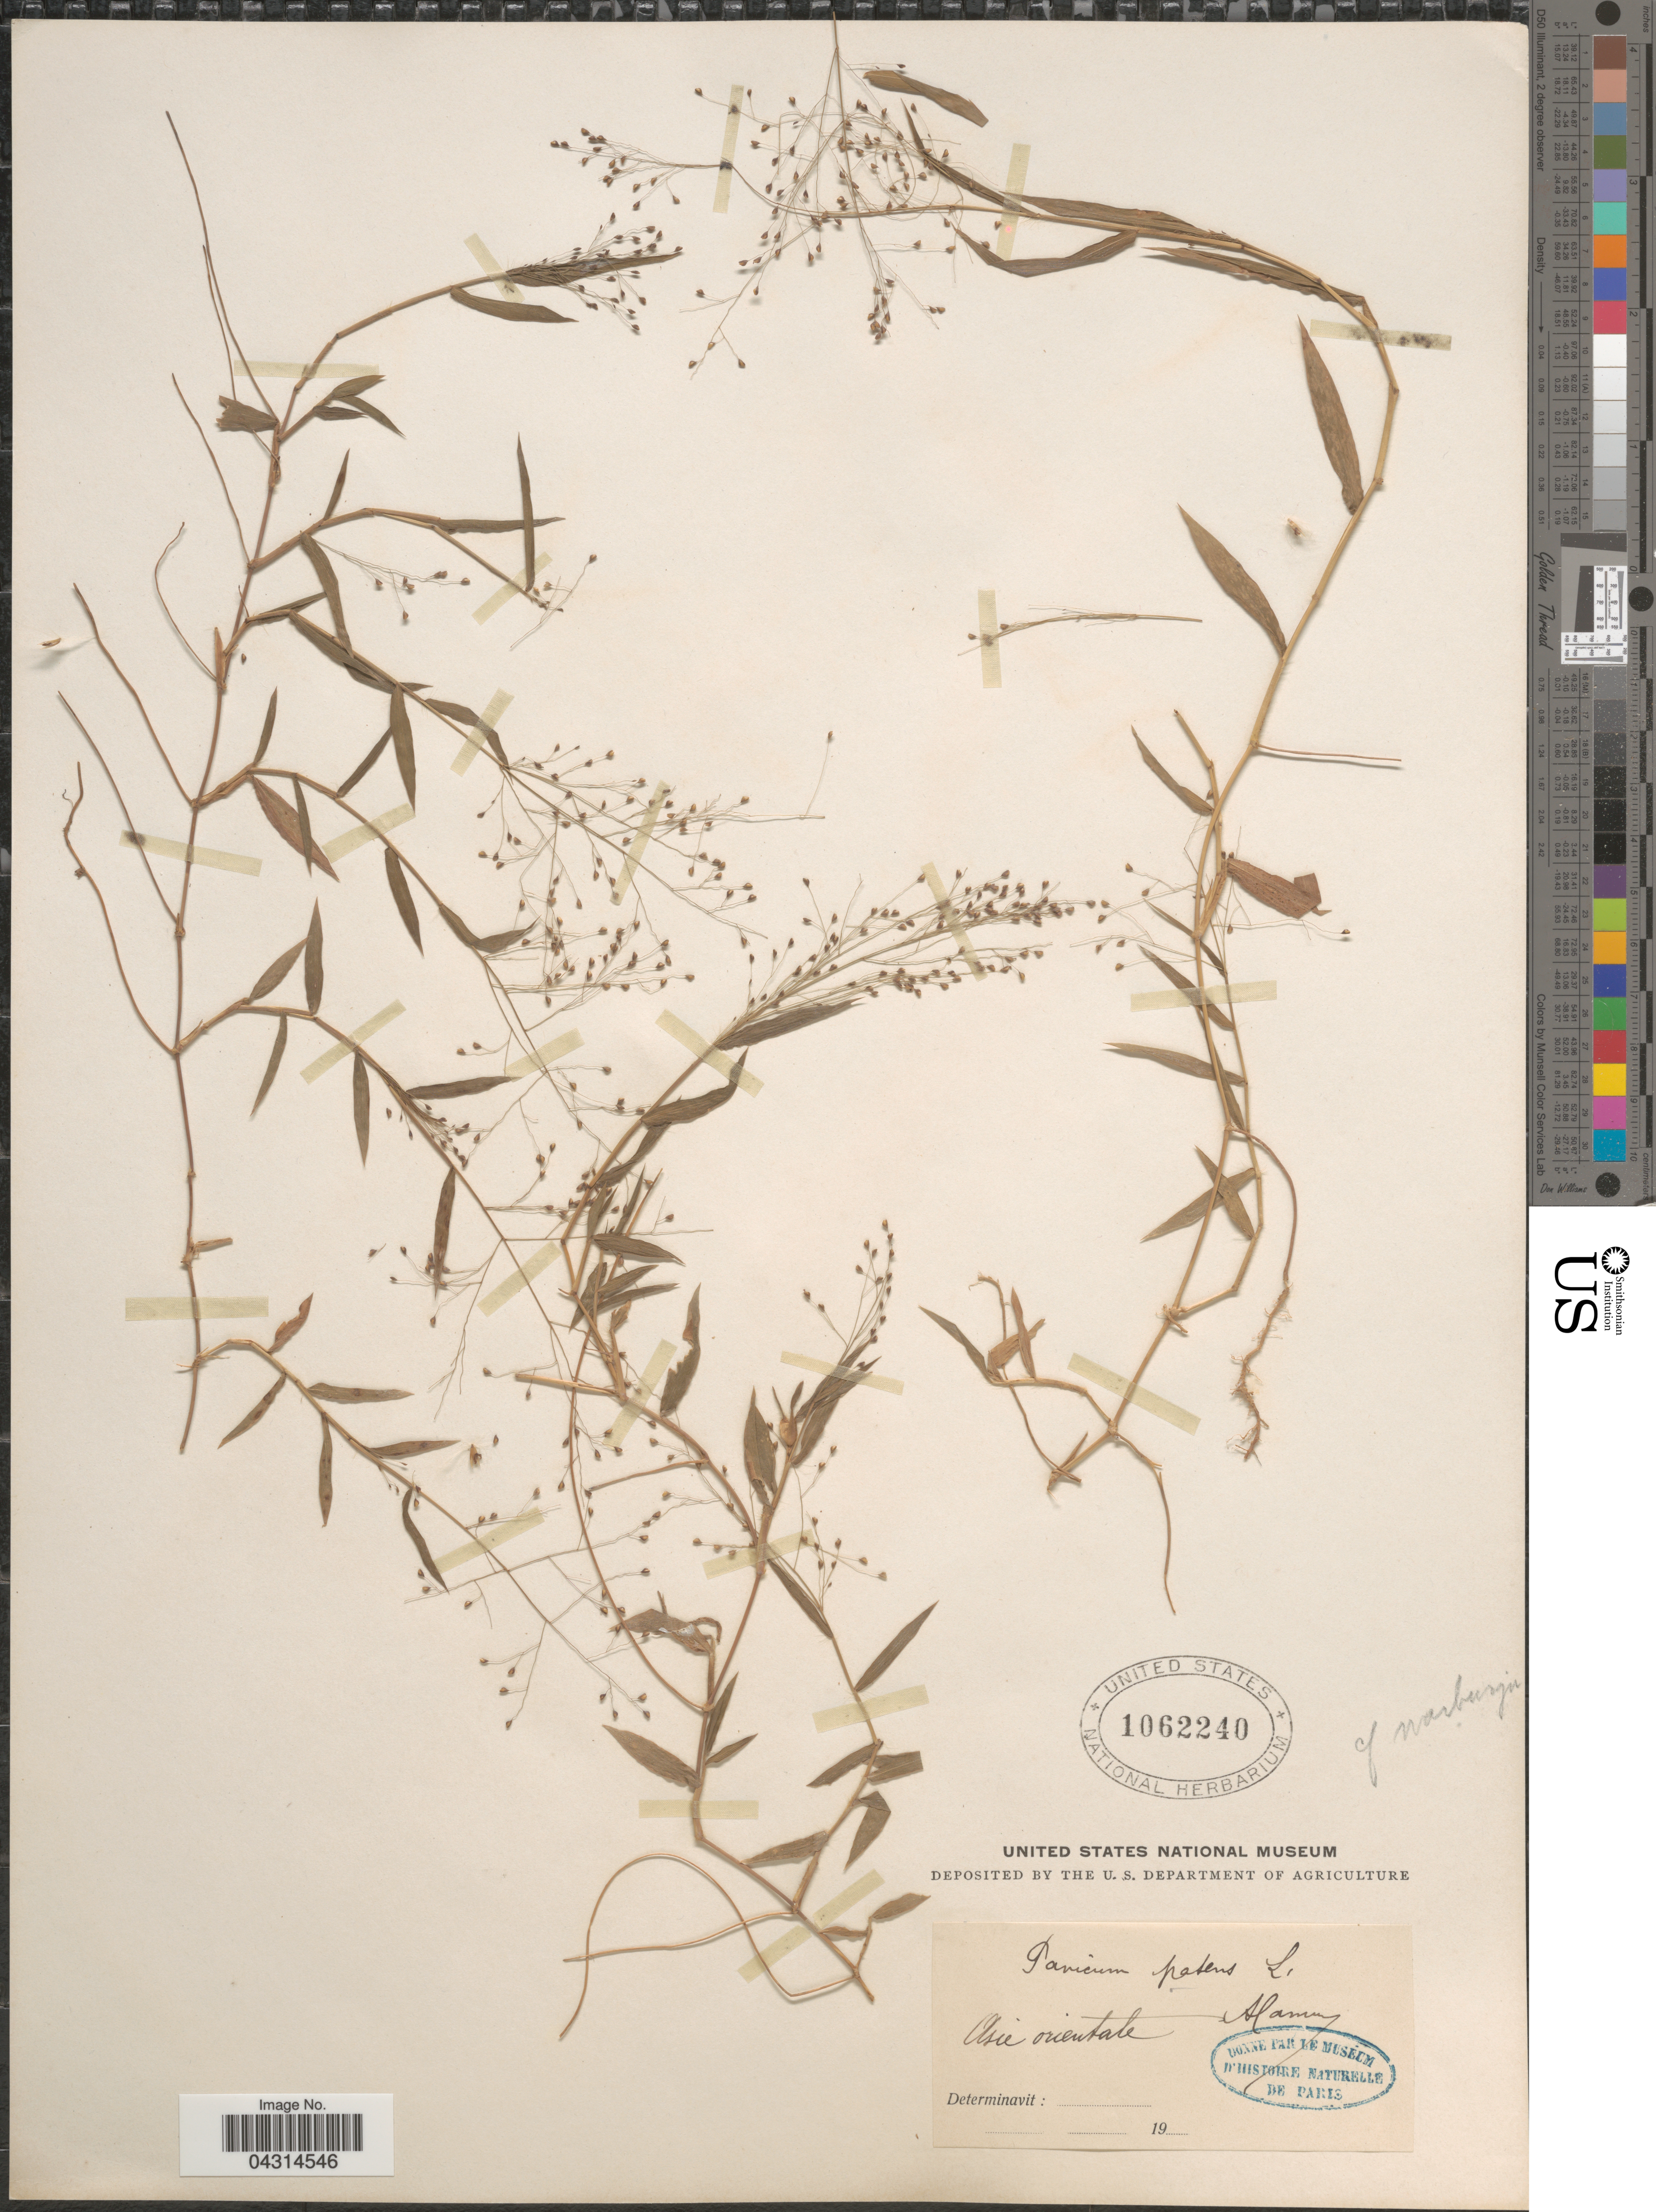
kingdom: Plantae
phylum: Tracheophyta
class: Liliopsida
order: Poales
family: Poaceae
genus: Cyrtococcum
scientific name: Cyrtococcum sp.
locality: Asie orientale.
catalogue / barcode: US 1062240